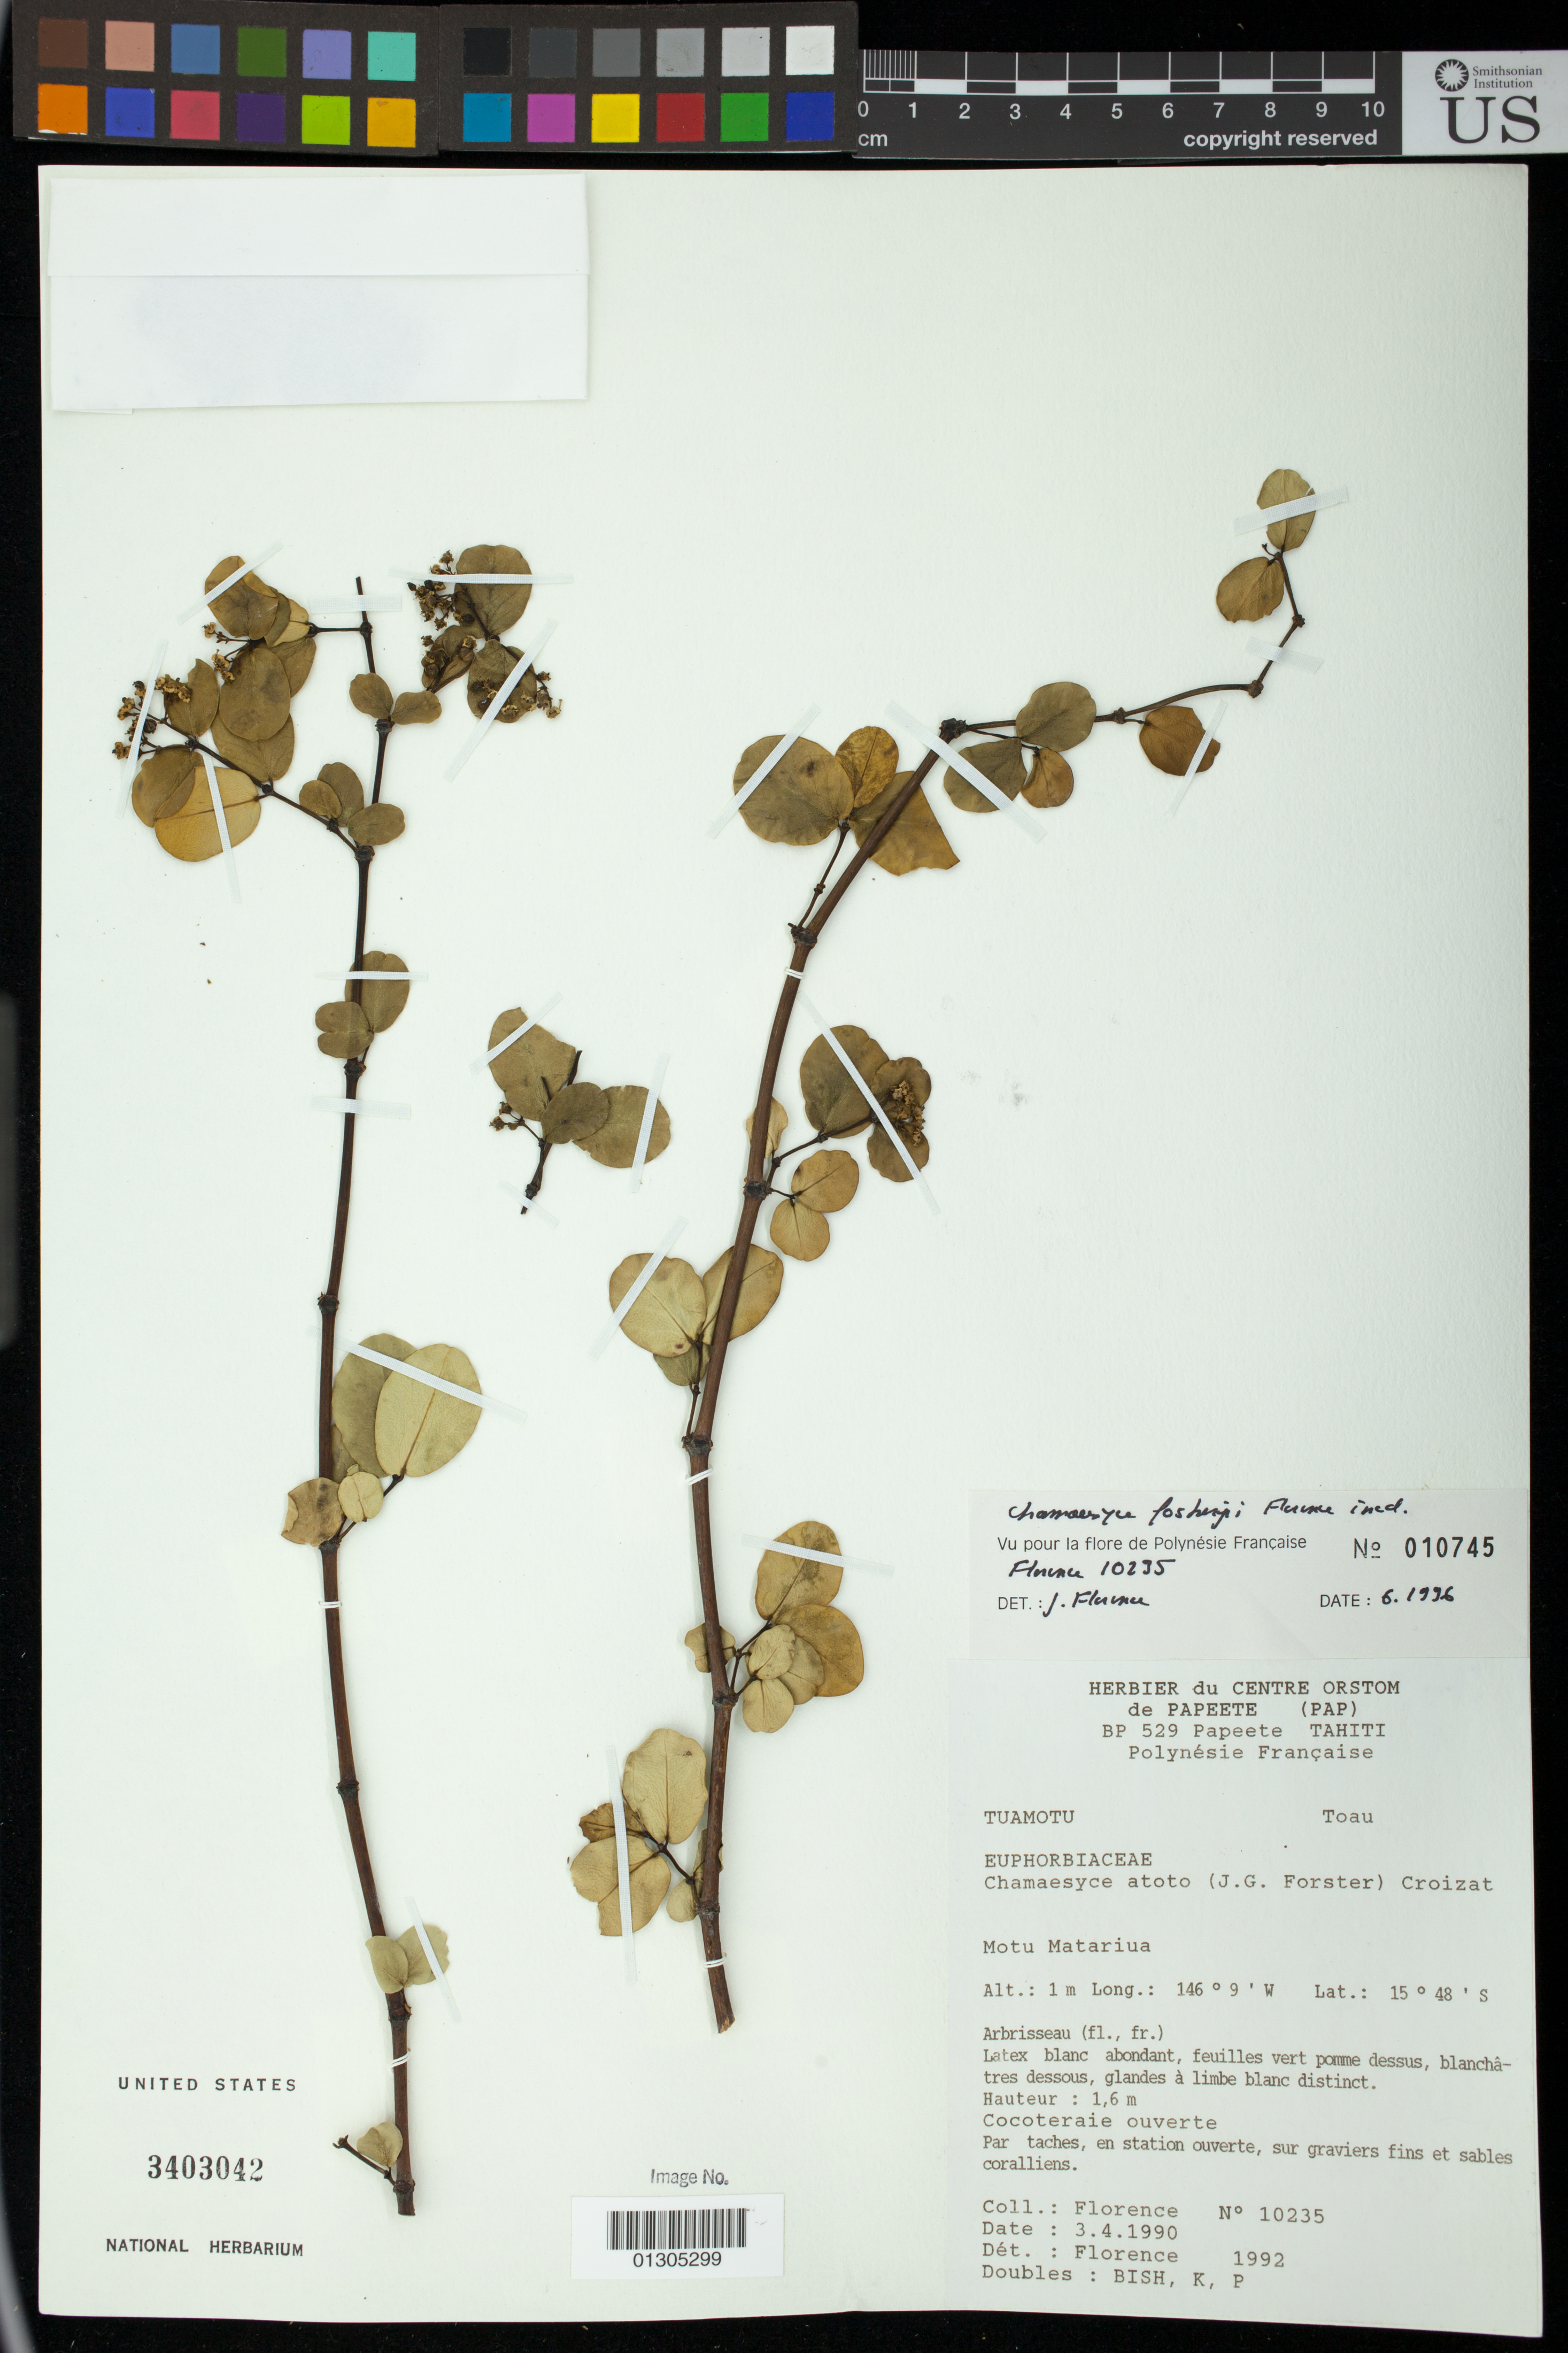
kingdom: Plantae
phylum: Tracheophyta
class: Magnoliopsida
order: Malpighiales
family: Euphorbiaceae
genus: Euphorbia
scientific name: Euphorbia fosbergii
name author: (J. Florence) Govaerts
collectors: J. Florence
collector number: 10235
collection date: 1990-04-03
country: French Polynesia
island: Toau Atoll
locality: Tuamotu, Toau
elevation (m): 1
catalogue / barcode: US 3403042